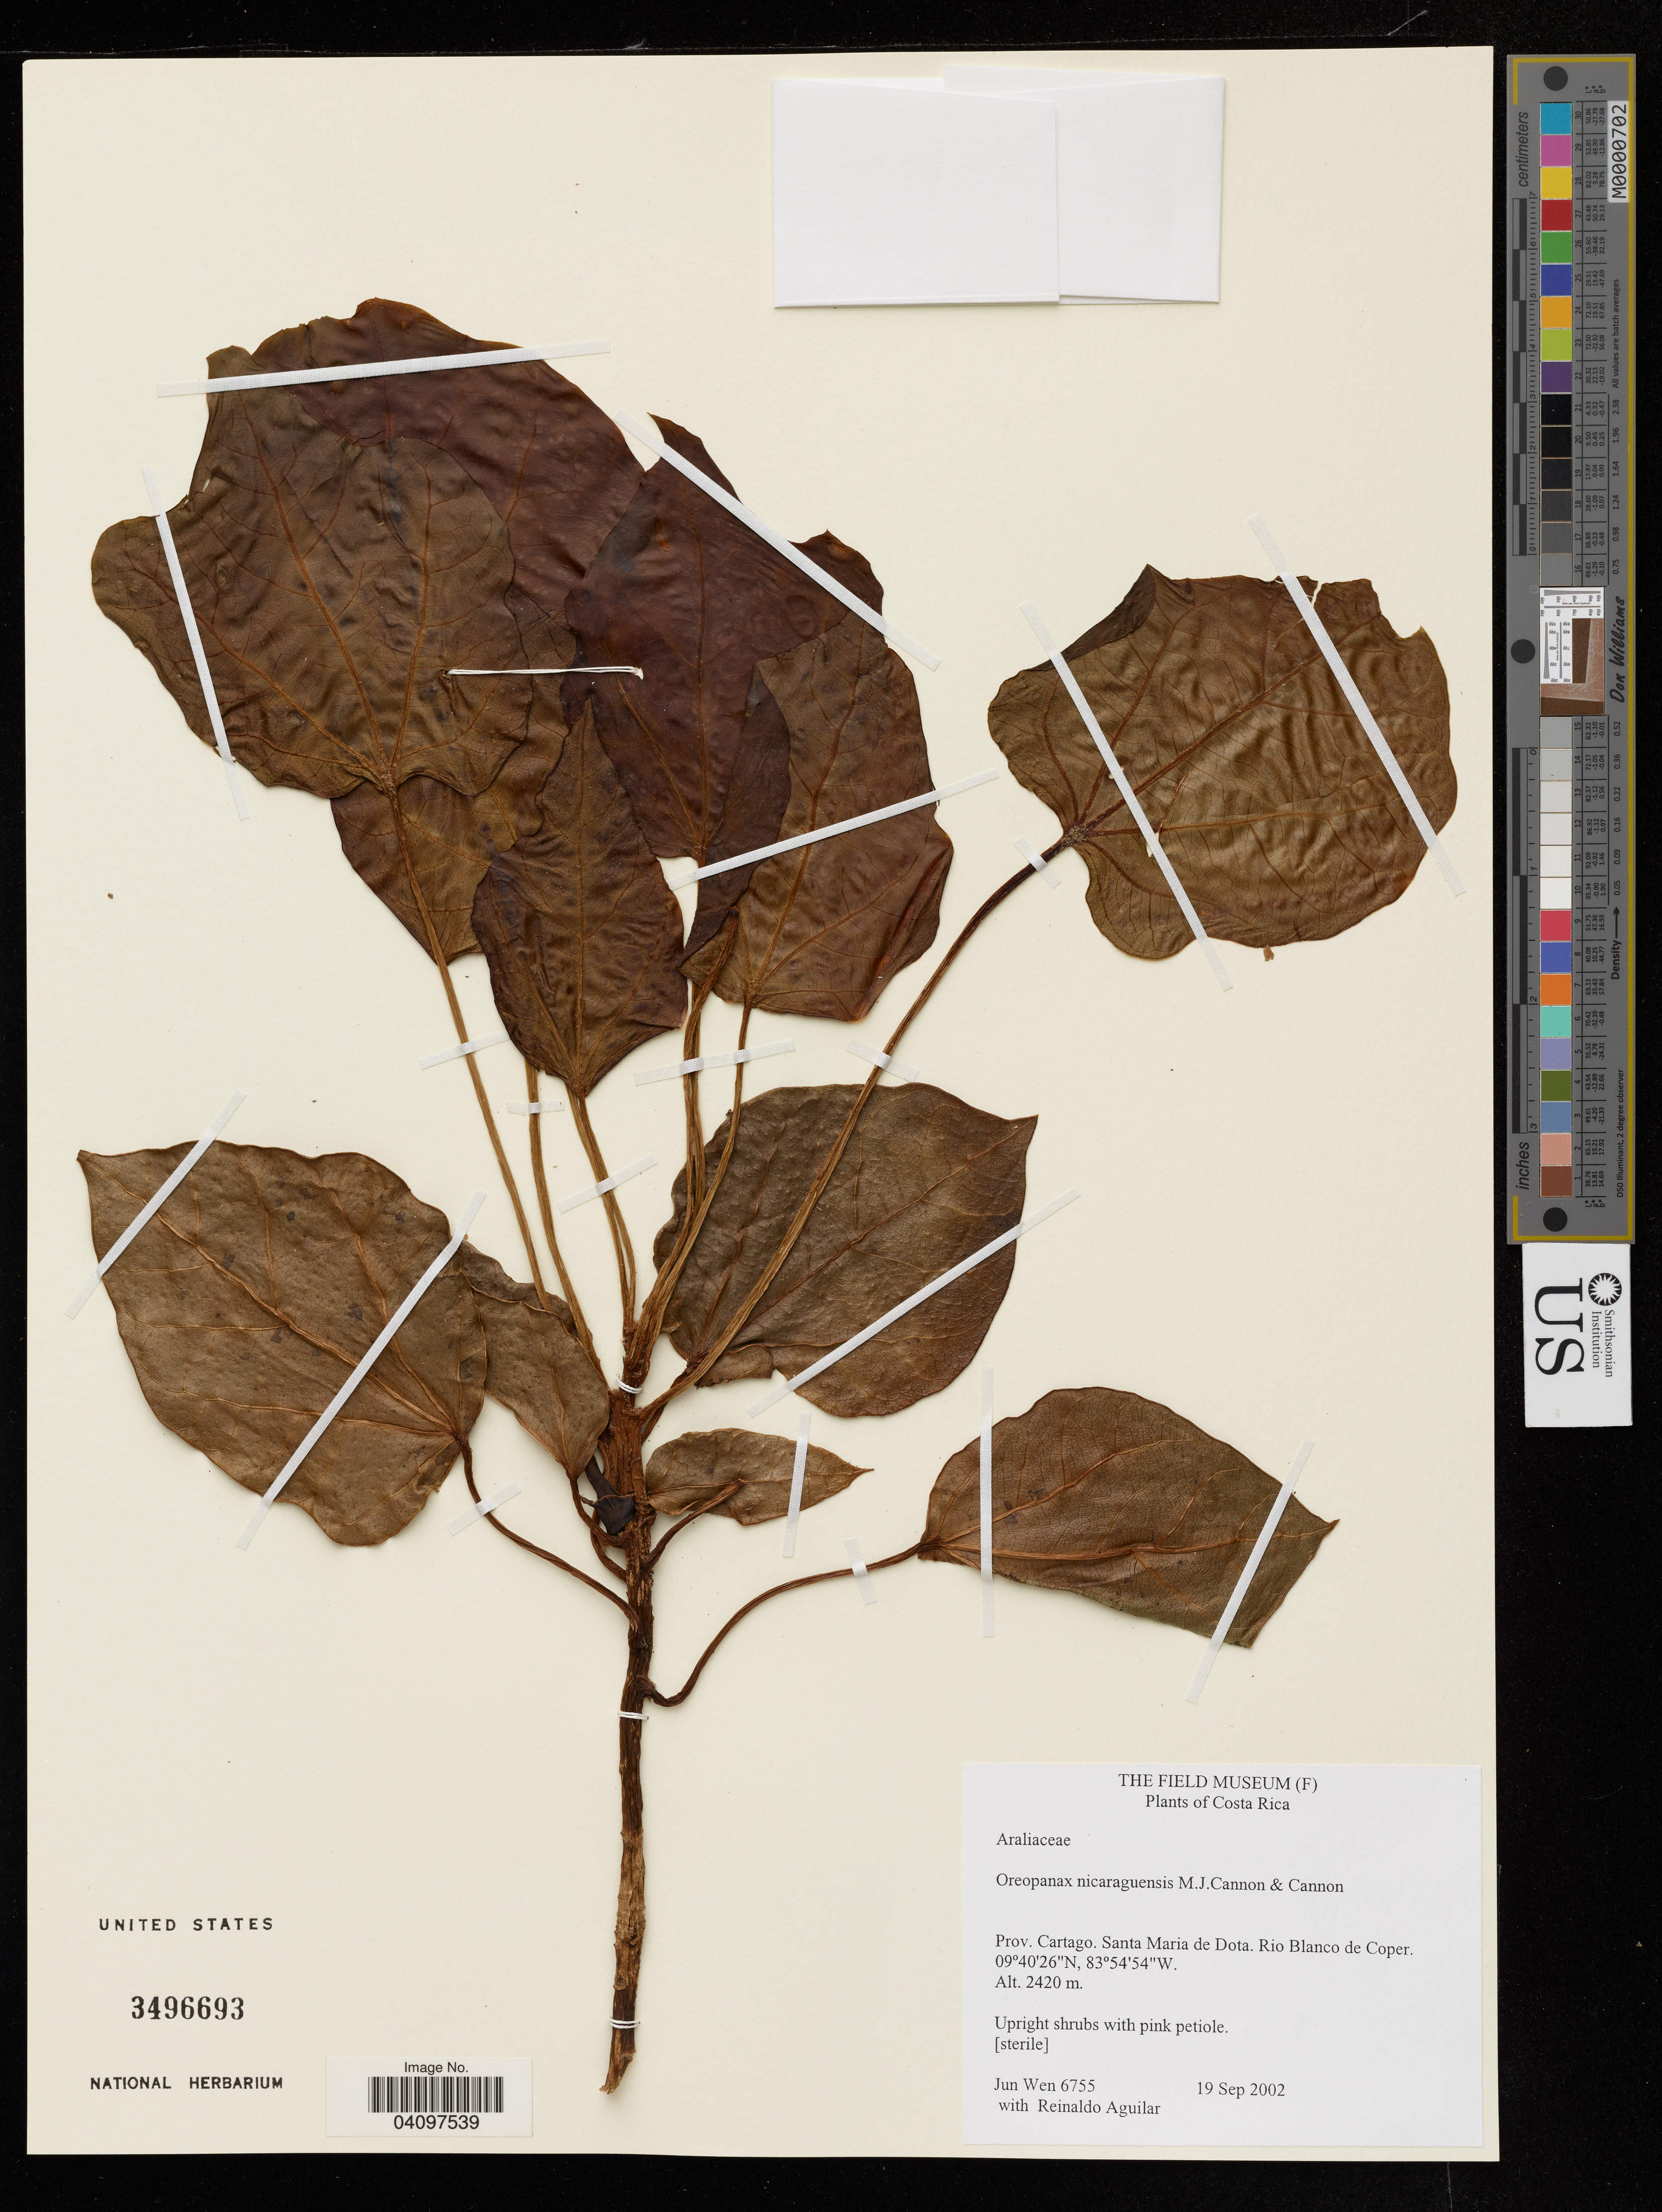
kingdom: Plantae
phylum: Tracheophyta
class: Magnoliopsida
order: Apiales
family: Araliaceae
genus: Oreopanax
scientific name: Oreopanax niacaraguensis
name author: M.J. Cannon & Cannon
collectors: J. Wen & R. Aguilar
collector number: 6755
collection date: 2002-09-19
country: Costa Rica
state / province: Cartago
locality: Santa Maria de Dota. Rio Blanco de Coper.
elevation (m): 2420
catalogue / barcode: US 3496693